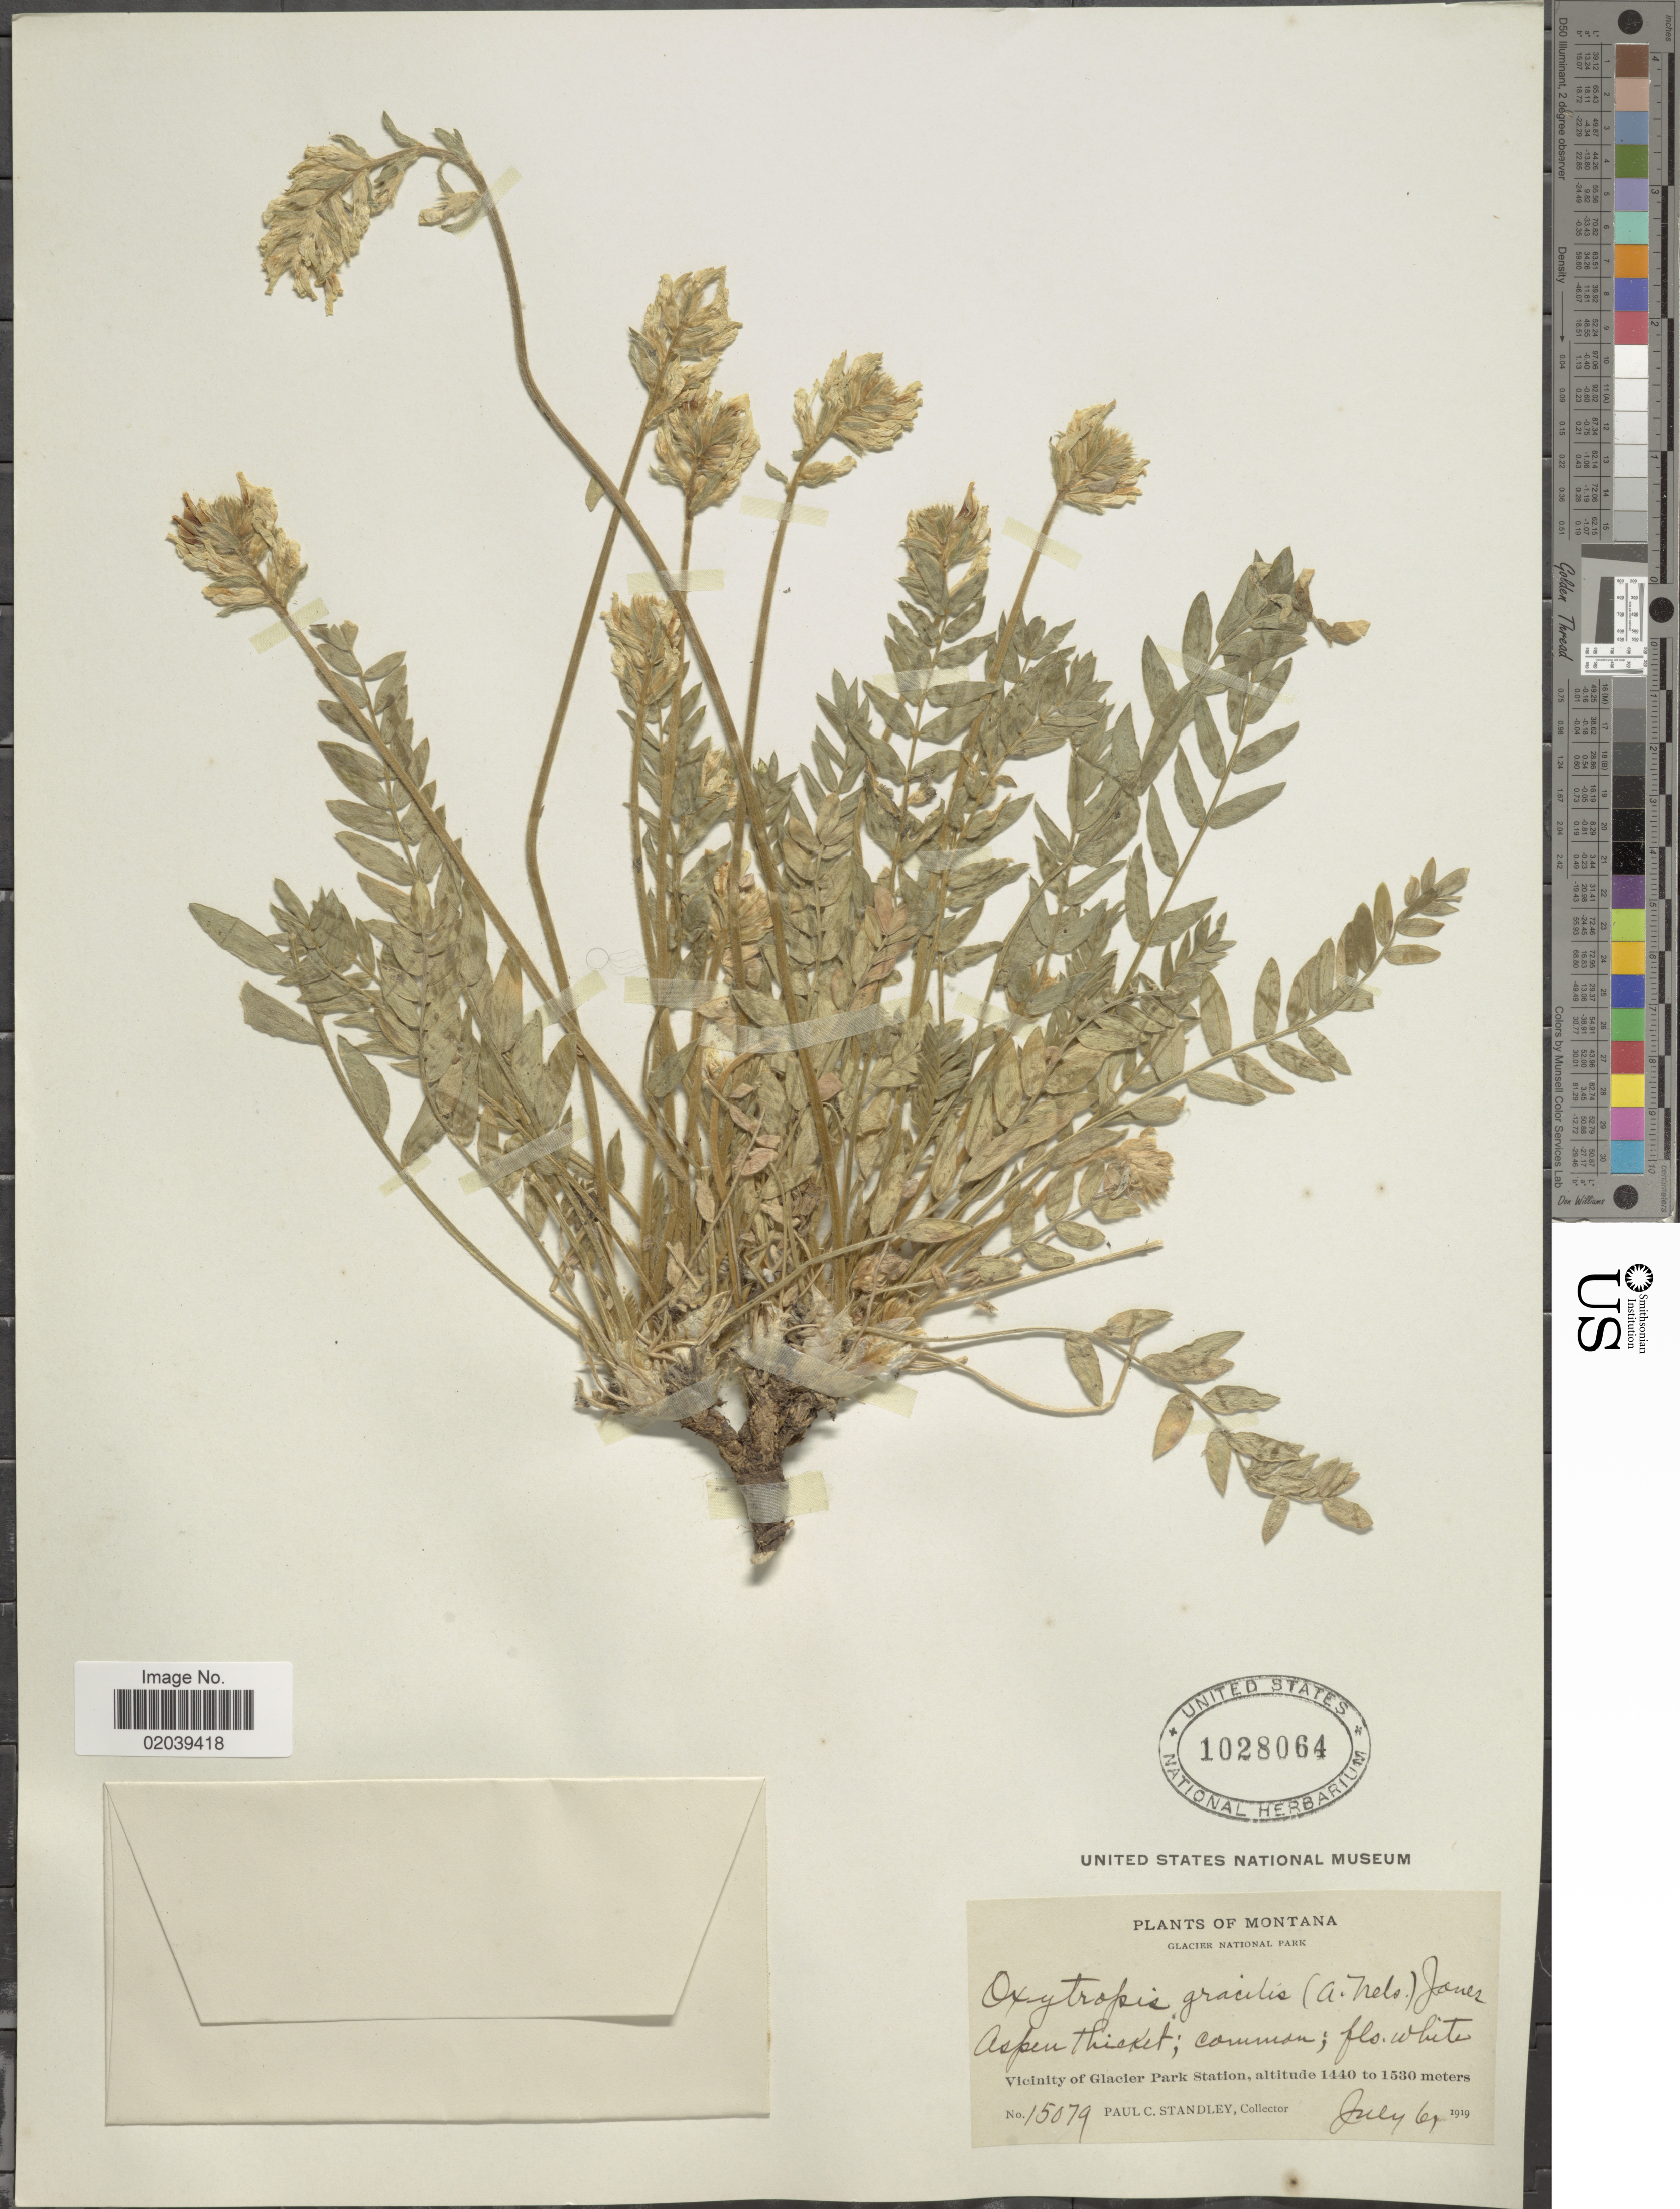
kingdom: Plantae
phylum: Tracheophyta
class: Magnoliopsida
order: Fabales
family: Fabaceae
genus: Oxytropis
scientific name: Oxytropis campestris var. gracilis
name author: (A. Nelson) Barneby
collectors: P. C. Standley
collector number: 15079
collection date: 1919-07-06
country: United States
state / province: Montana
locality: Glacier National Park. Vicinity of Glacier Park Station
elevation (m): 1440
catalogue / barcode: US 1028064